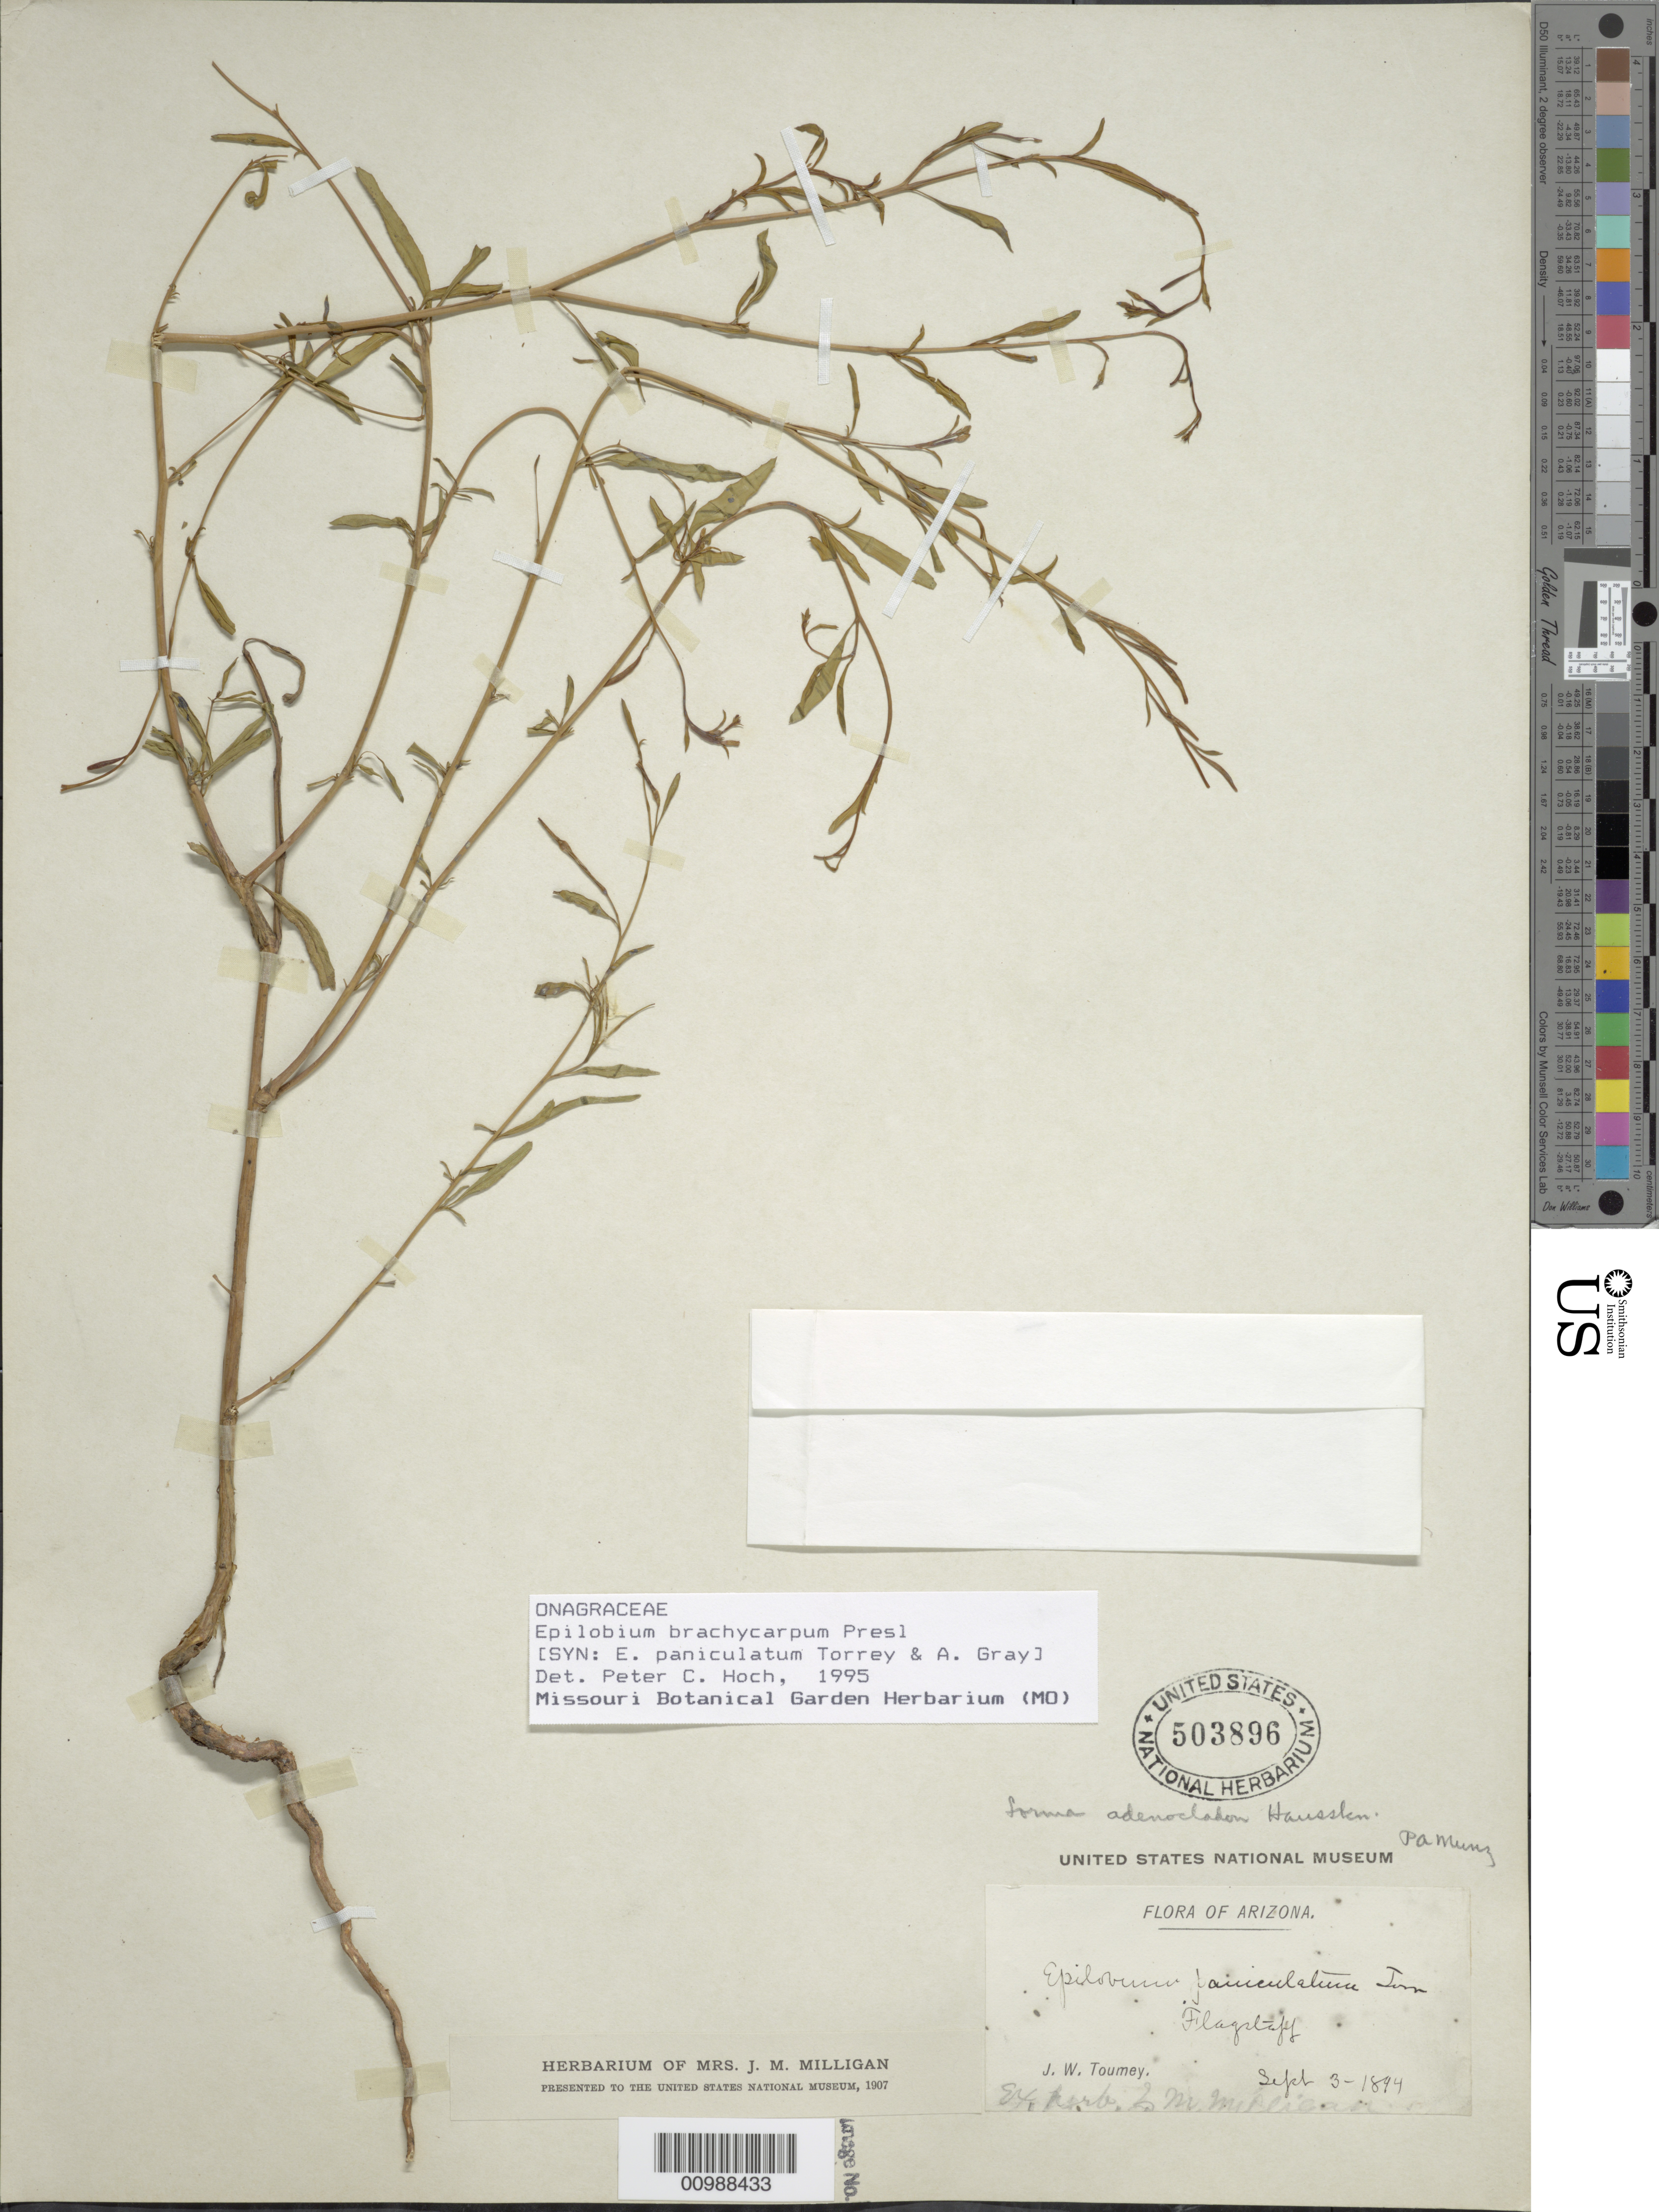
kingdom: Plantae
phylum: Tracheophyta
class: Magnoliopsida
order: Myrtales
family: Onagraceae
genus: Epilobium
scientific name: Epilobium brachycarpum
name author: C. Presl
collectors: J. W. Toumey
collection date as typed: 03 Sep 1894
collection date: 1894-09-03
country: United States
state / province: Arizona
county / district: Coconino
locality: Flagstaff.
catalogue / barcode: US 503896